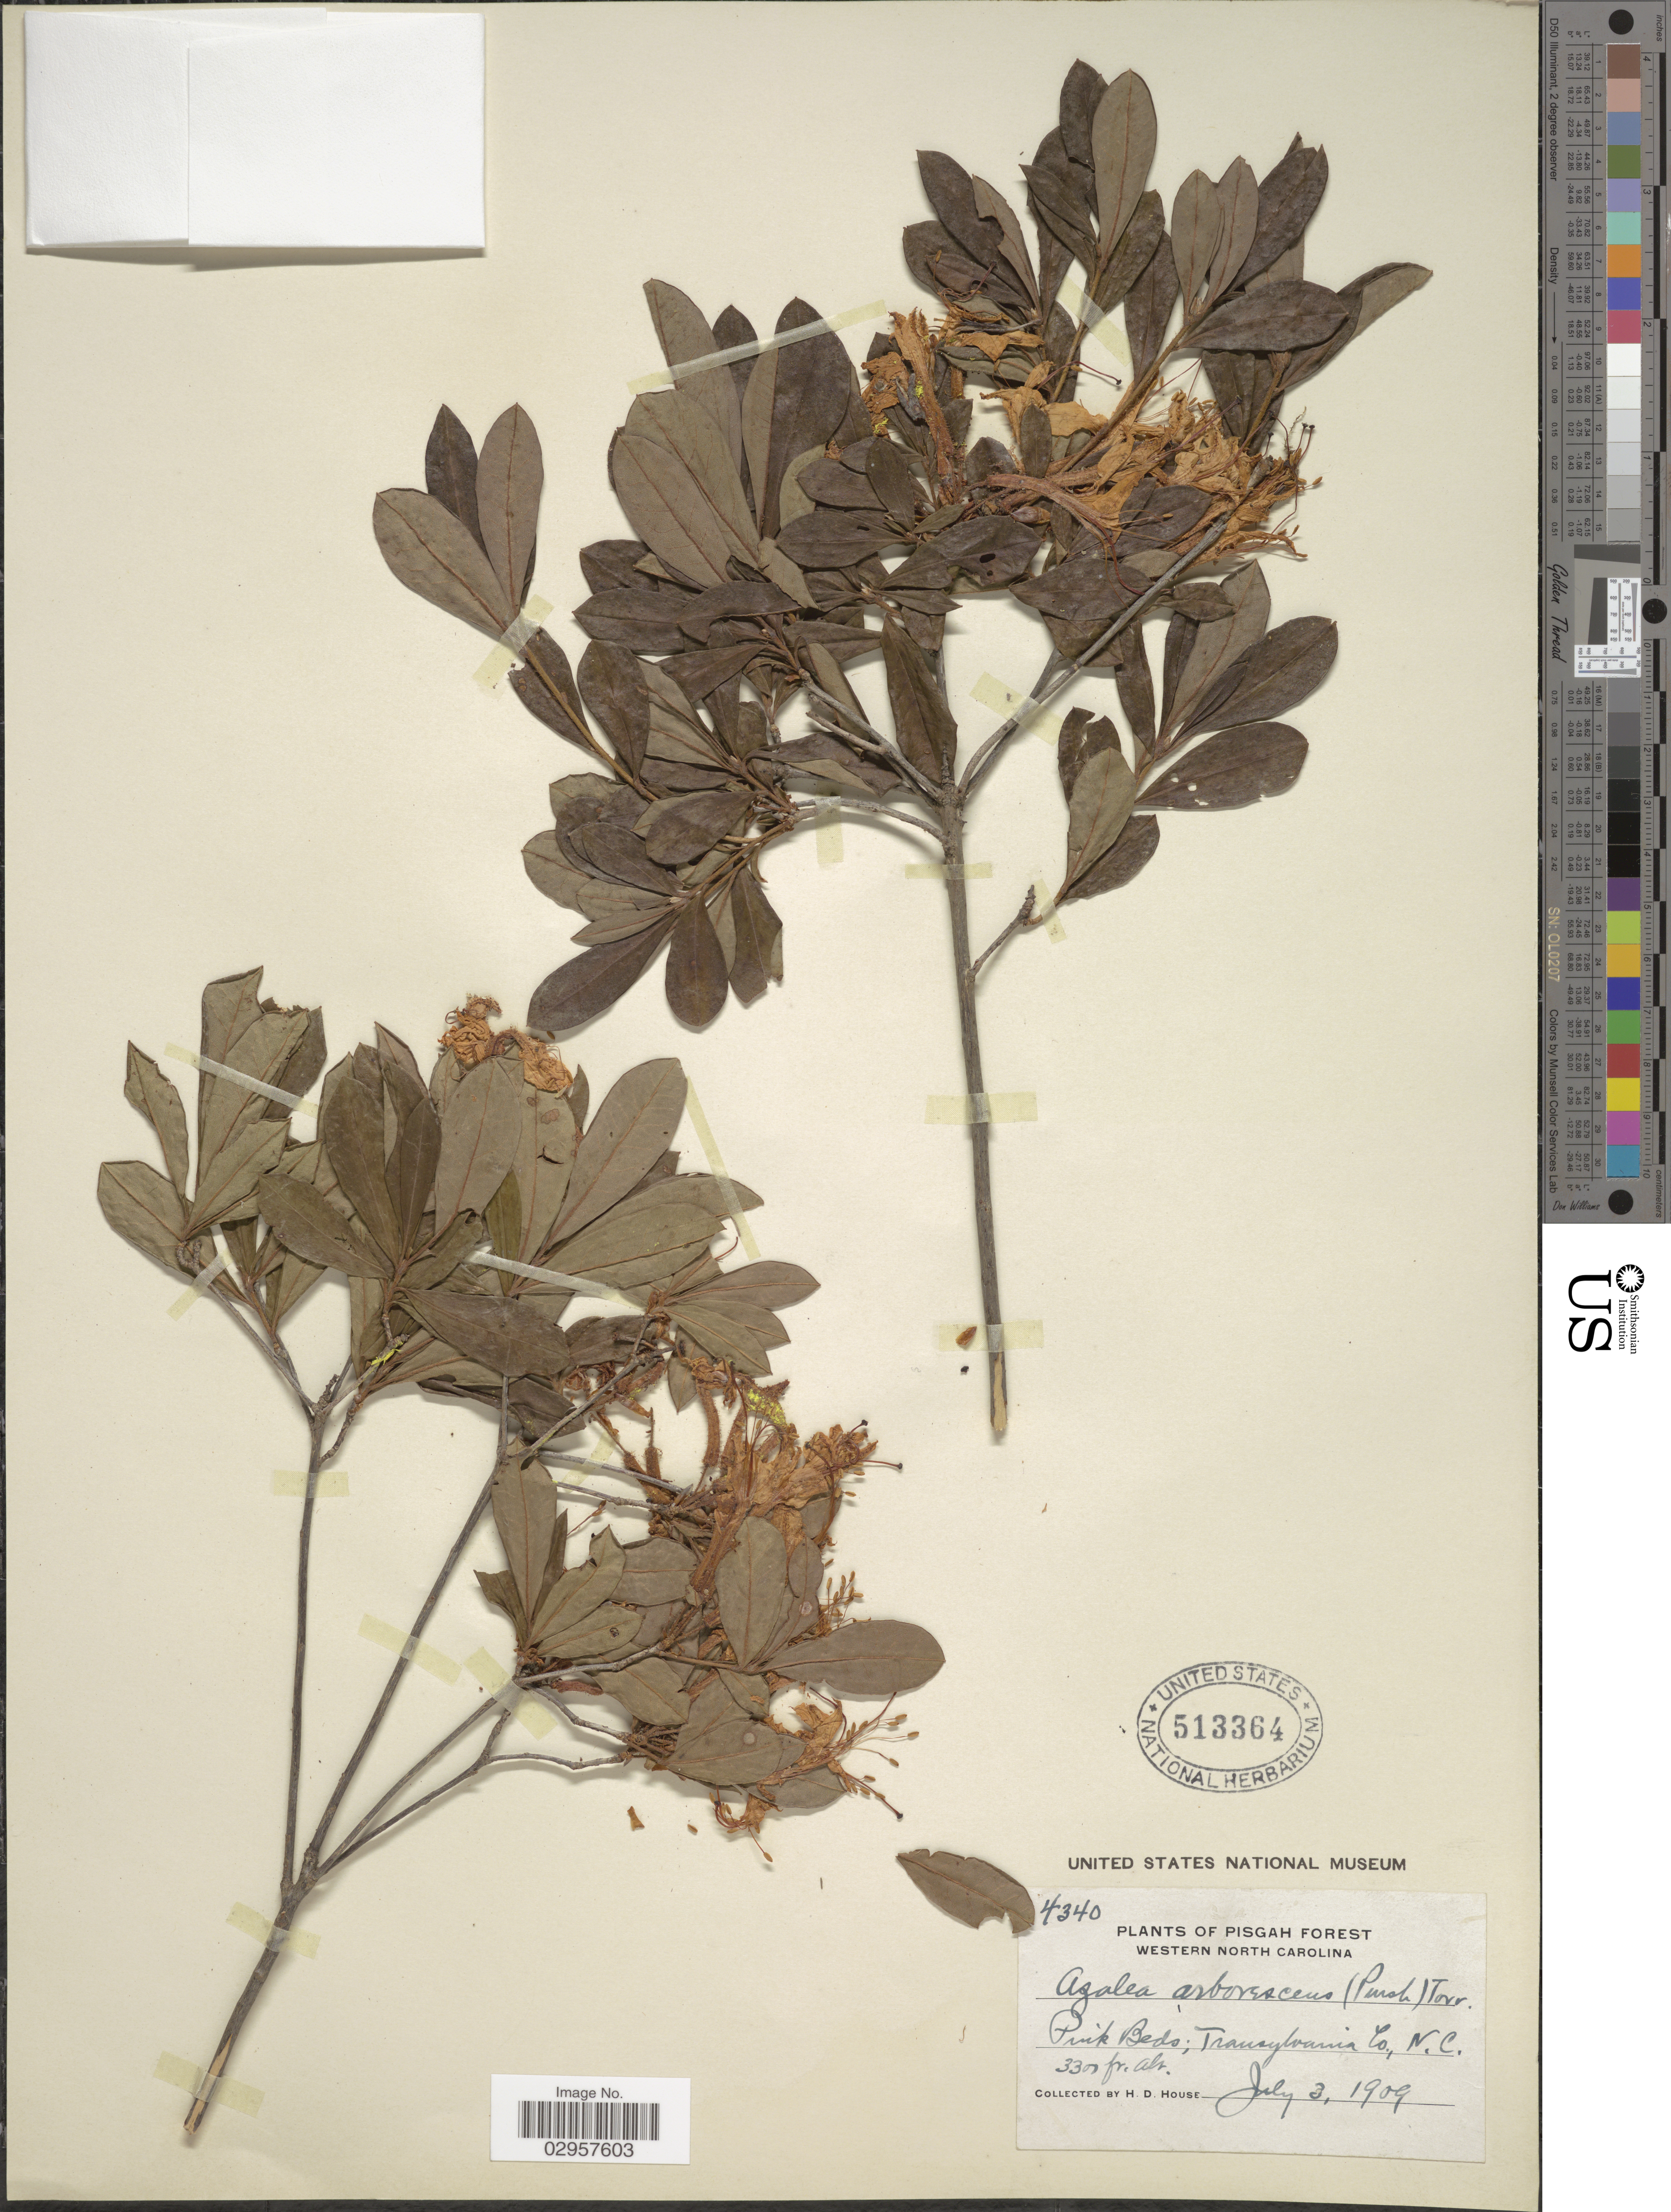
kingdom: Plantae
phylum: Tracheophyta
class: Magnoliopsida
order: Ericales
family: Ericaceae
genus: Rhododendron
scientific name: Rhododendron arborescens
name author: (Pursh) Torr.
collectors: H. D. House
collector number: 4340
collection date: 1909-07-03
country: United States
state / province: North Carolina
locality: Pisgah Forest. Western North Carolina. Pink Beds; Transylvania Co.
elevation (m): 1006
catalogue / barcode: US 513364